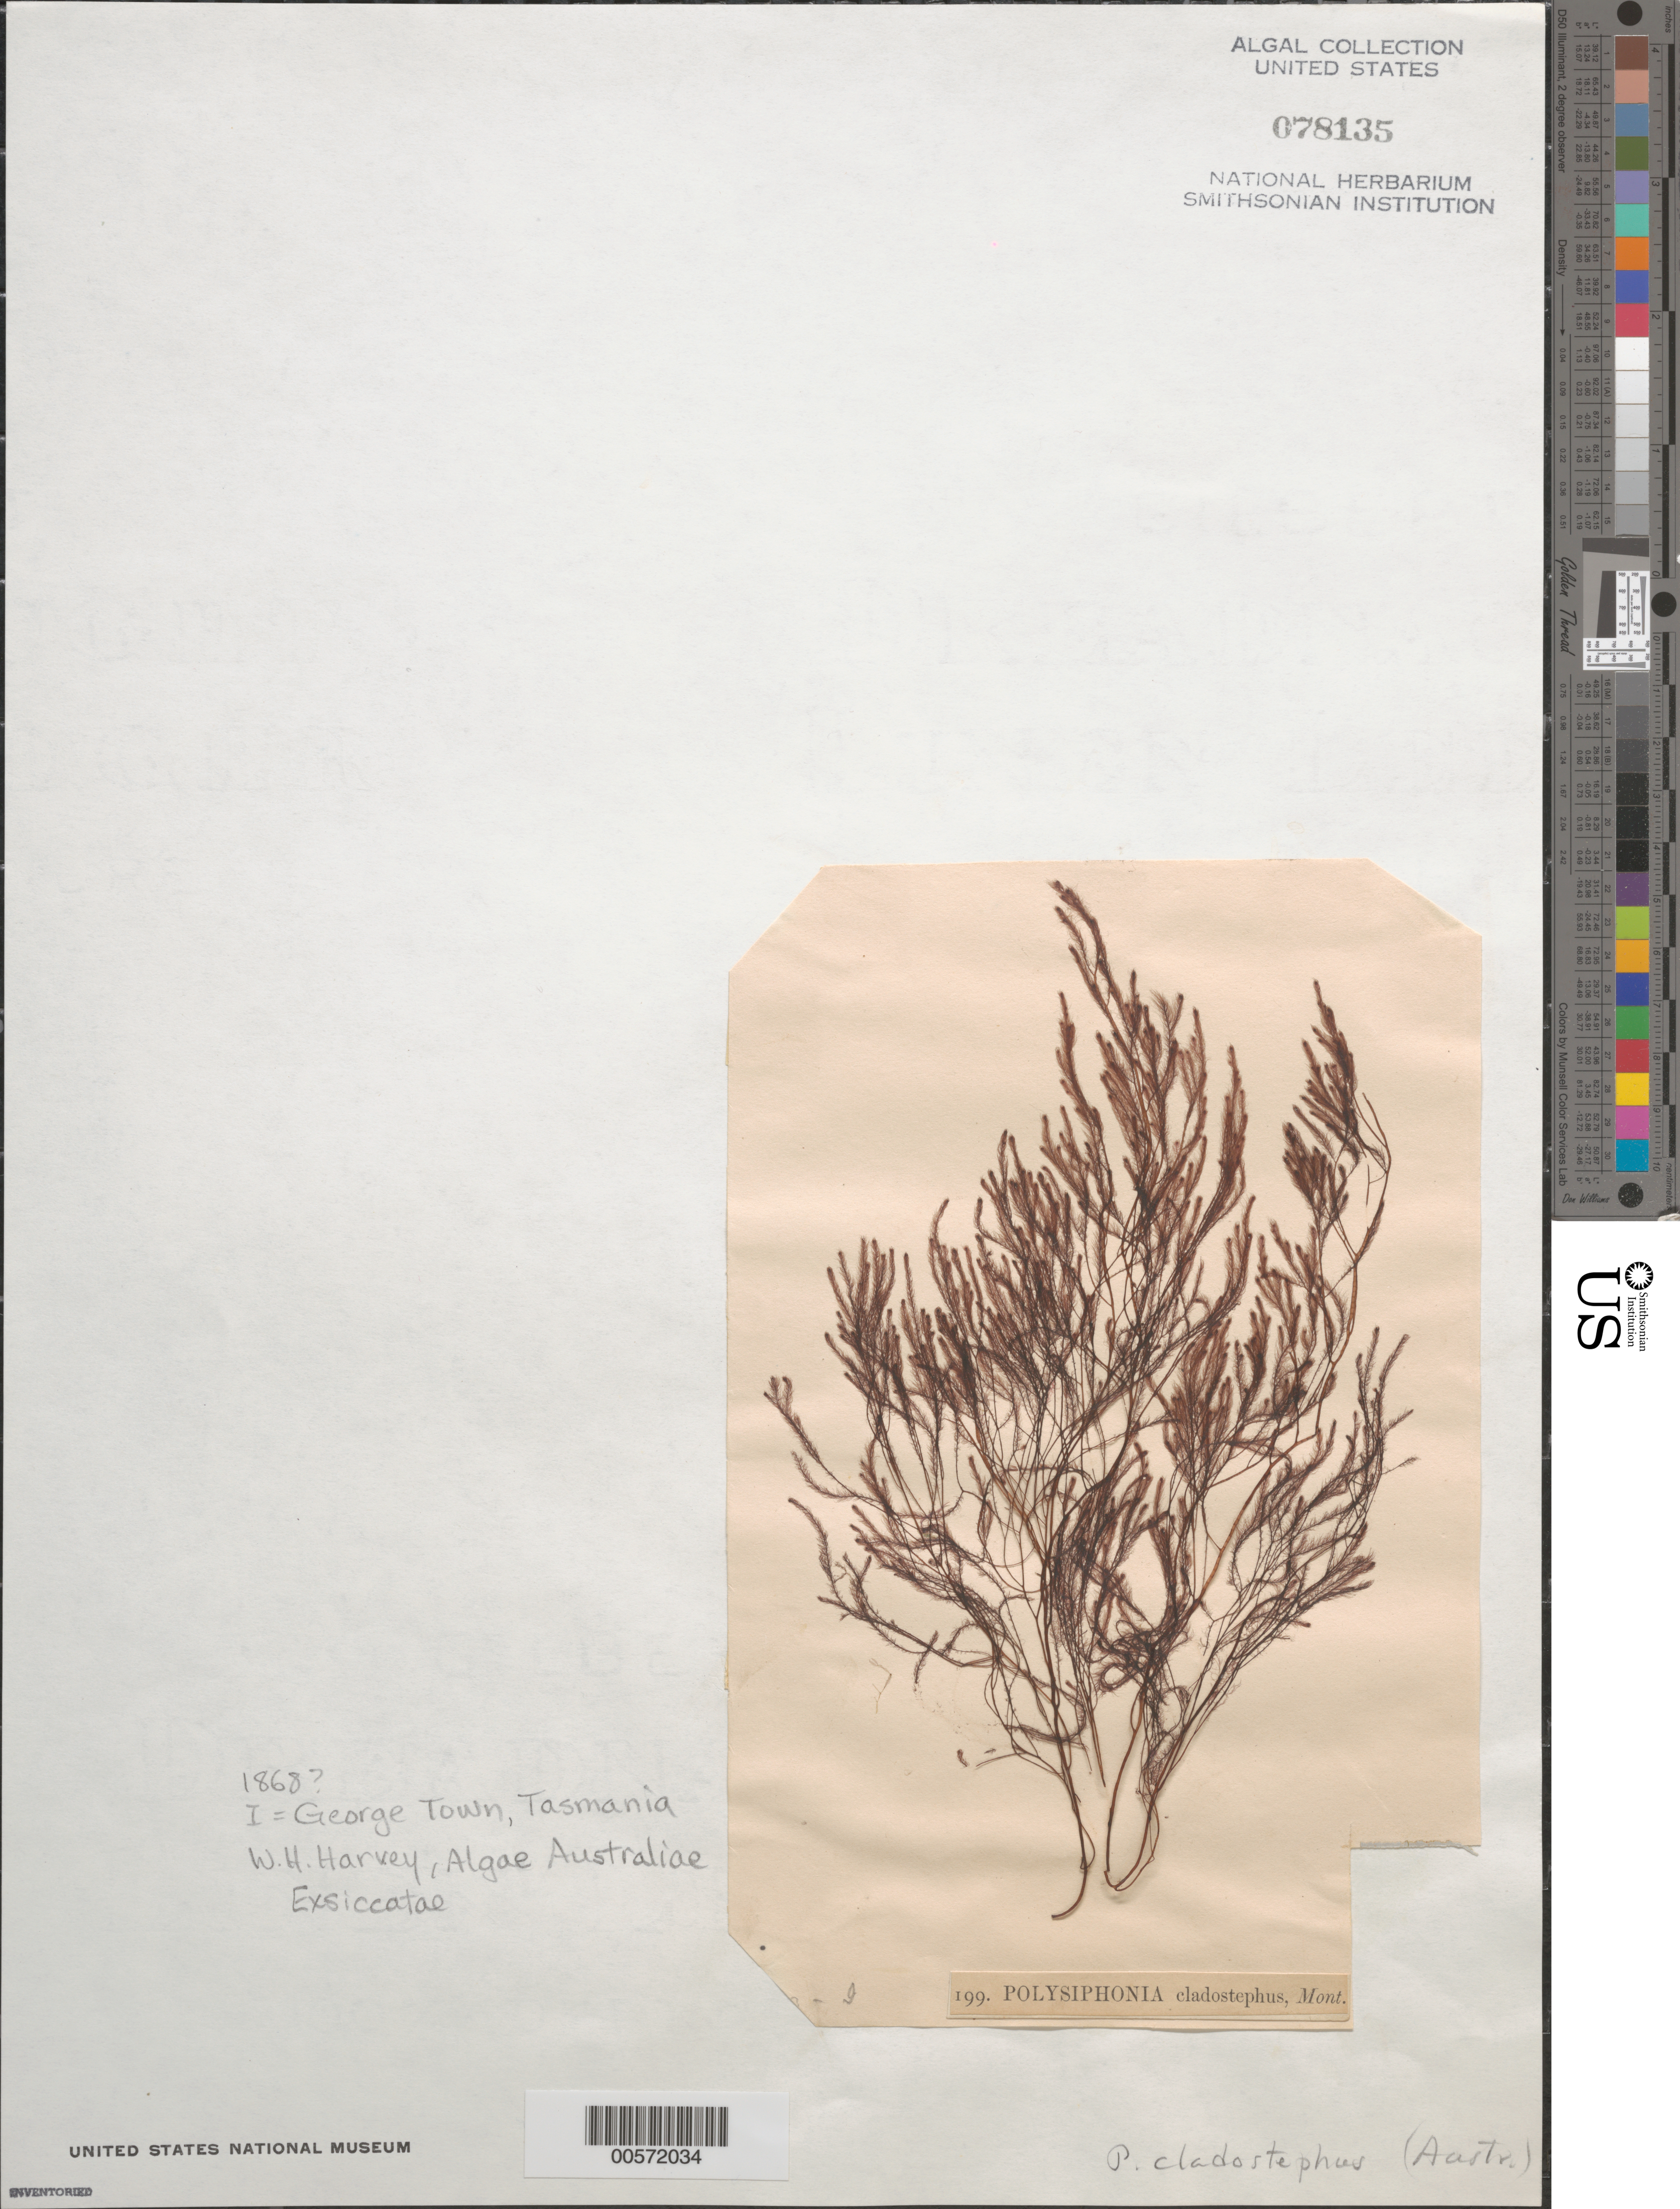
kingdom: Plantae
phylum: Rhodophyta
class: Florideophyceae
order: Ceramiales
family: Rhodomelaceae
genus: Brongniartella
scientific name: Brongniartella australis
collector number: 199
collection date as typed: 1868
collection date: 1868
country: Australia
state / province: Tasmania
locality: George Town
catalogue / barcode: US 78135